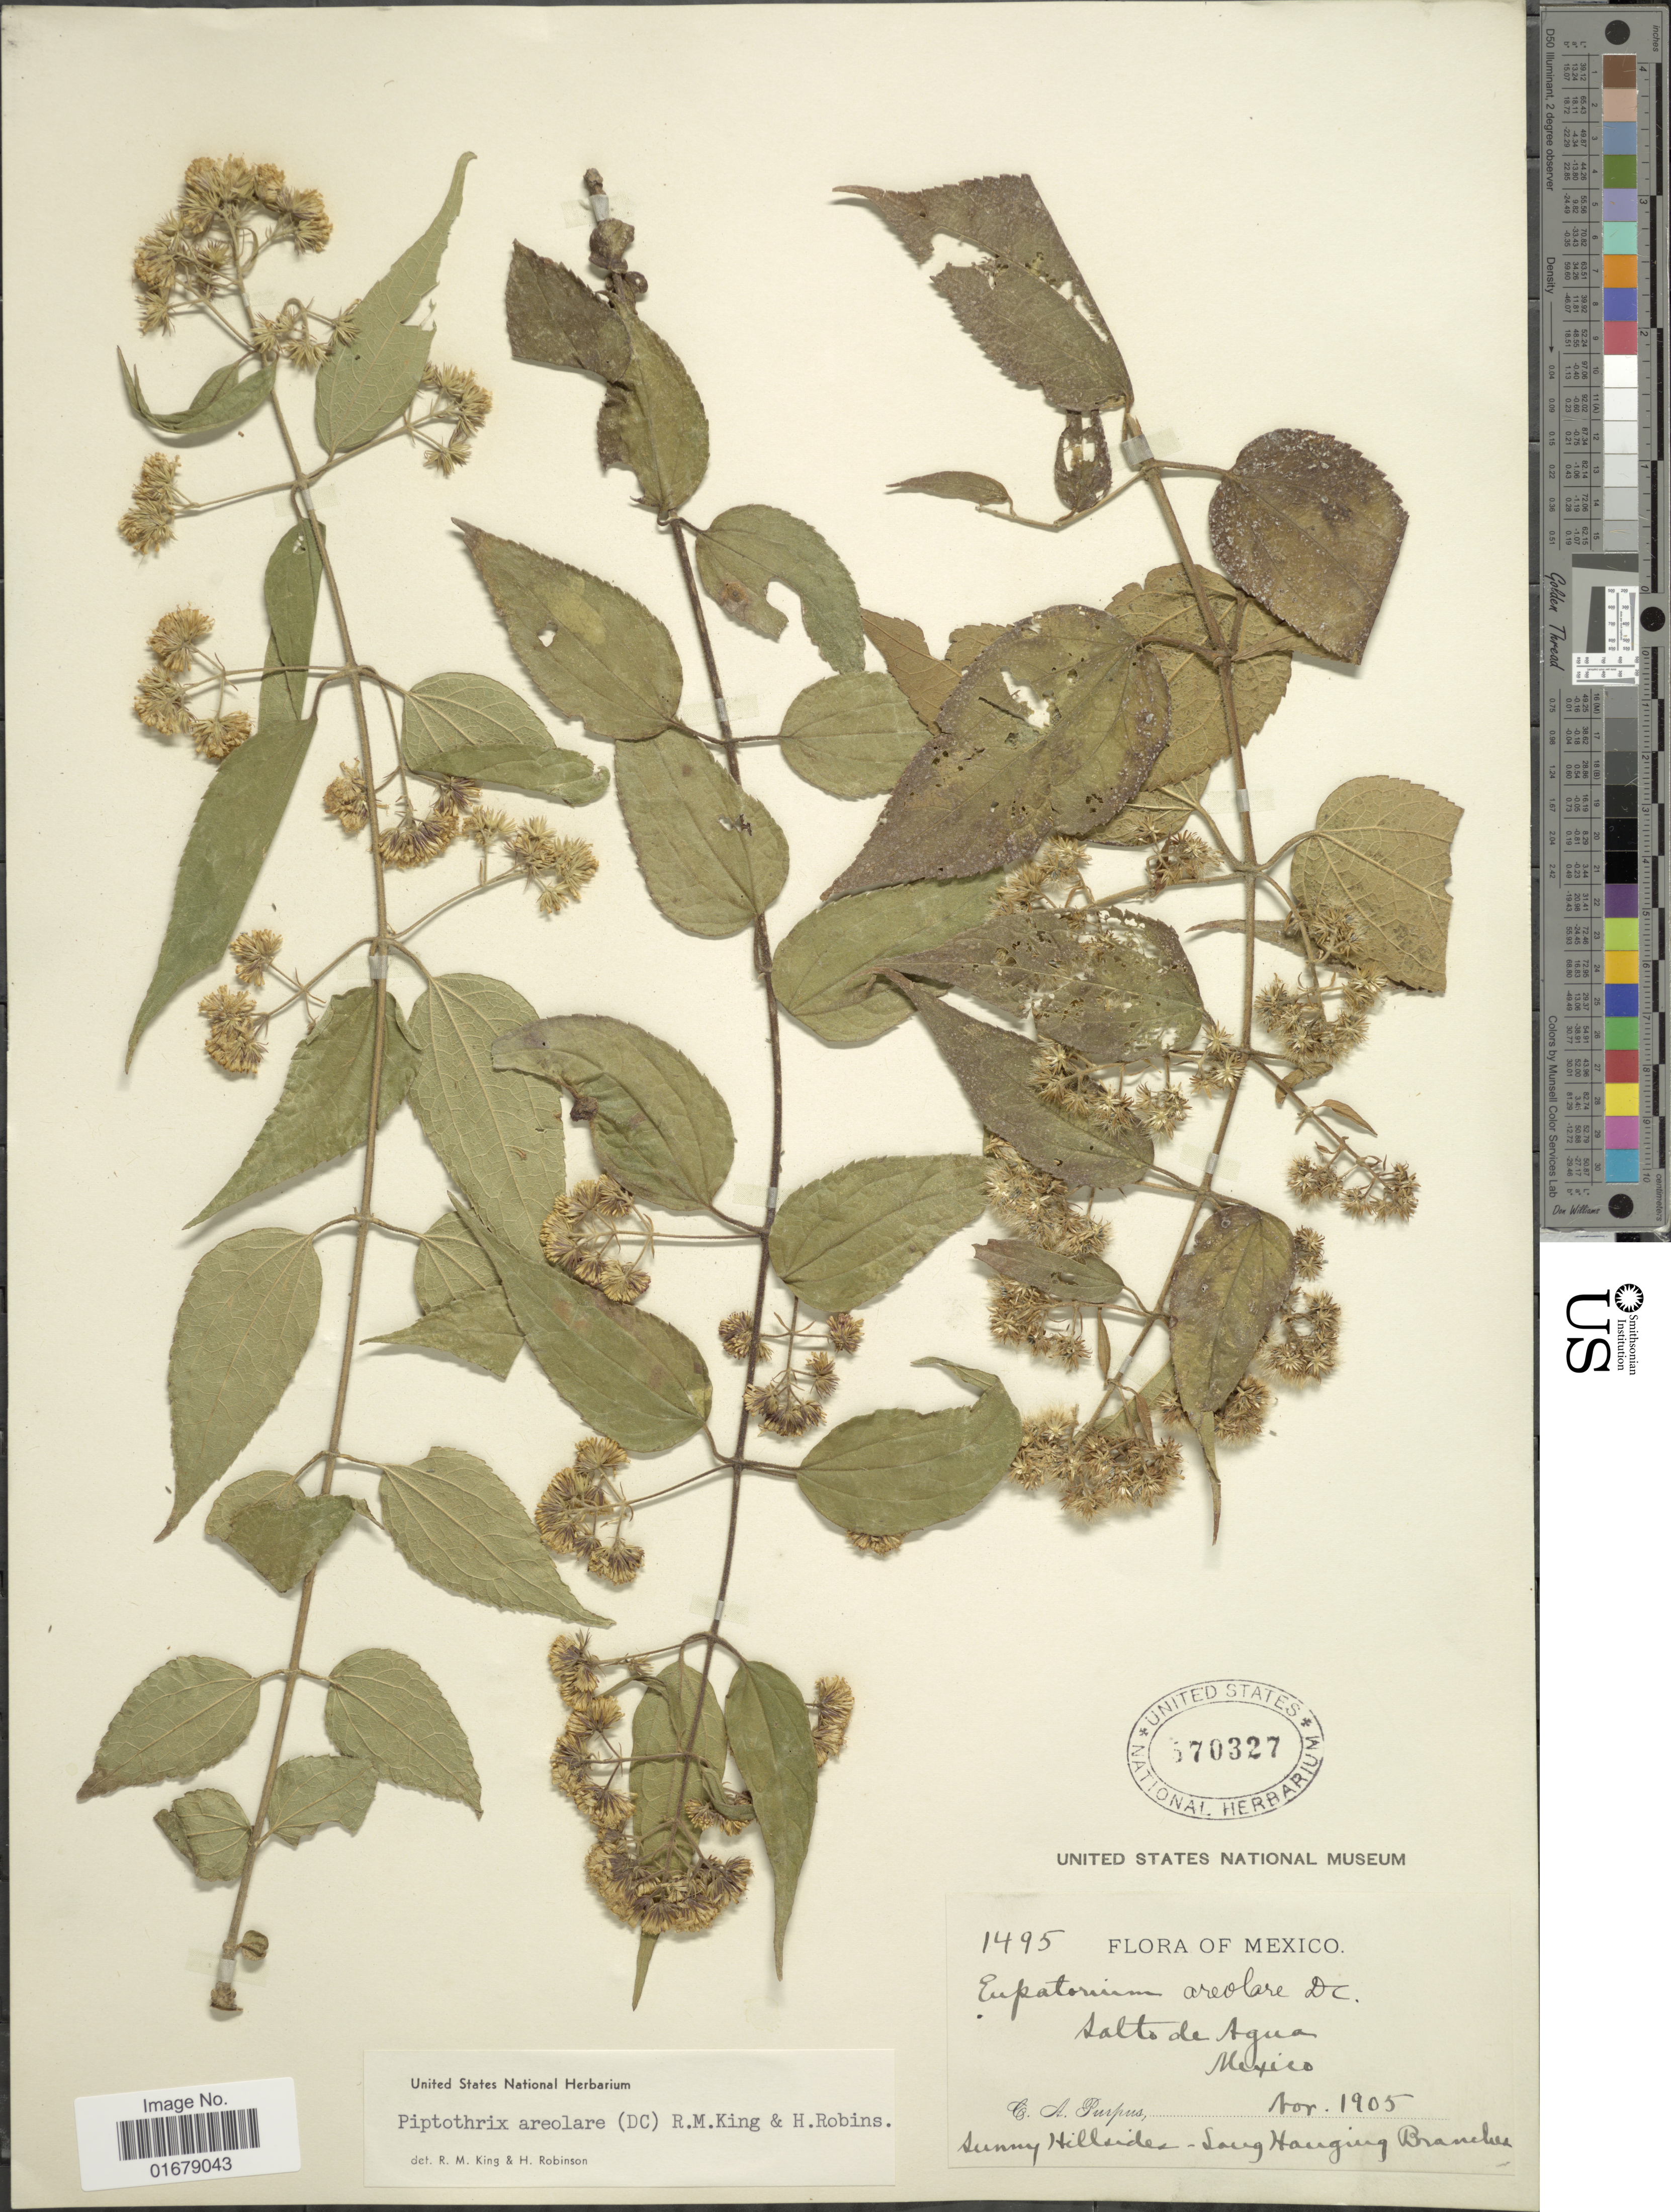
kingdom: Plantae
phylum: Tracheophyta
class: Magnoliopsida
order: Asterales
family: Asteraceae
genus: Piptothrix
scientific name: Piptothrix areolaris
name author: (DC.) R.M. King & H. Rob.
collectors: C. A. Purpus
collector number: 1495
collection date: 1905-11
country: Mexico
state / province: México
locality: México, Salto de Agua, México. sunny hillsides. Long Hanging Branches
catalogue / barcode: US 570327